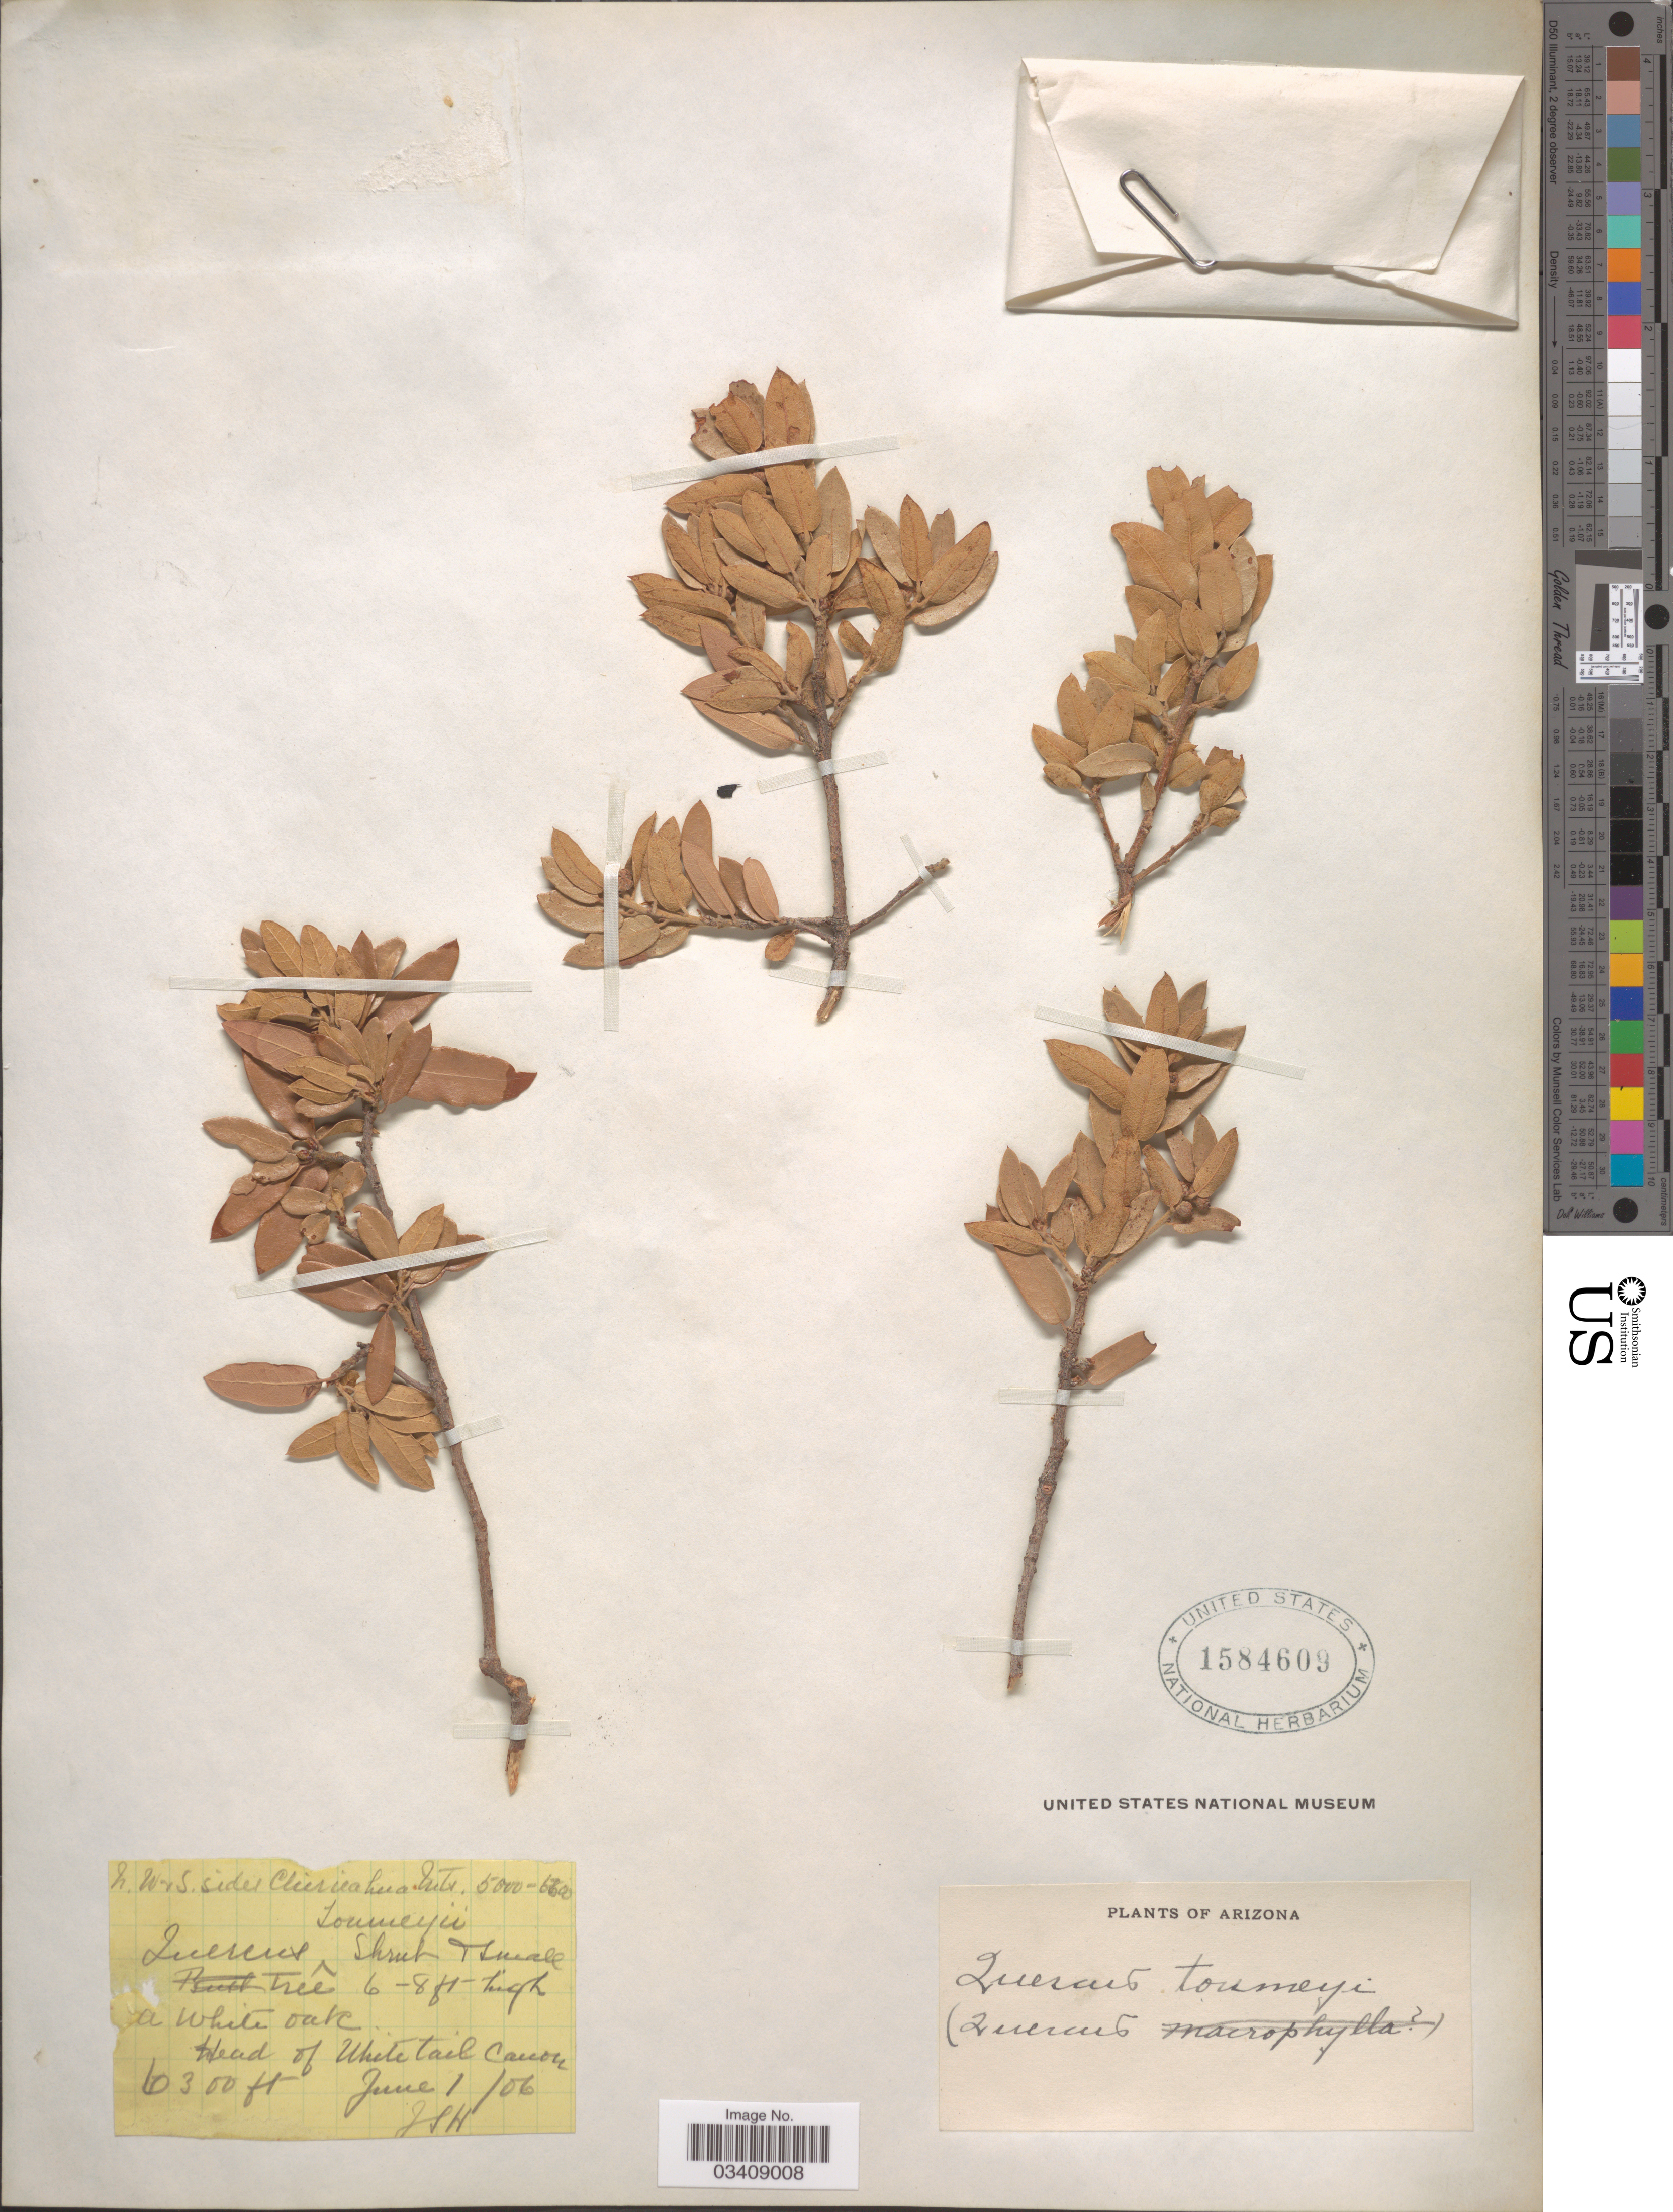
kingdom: Plantae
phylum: Tracheophyta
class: Magnoliopsida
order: Fagales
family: Fagaceae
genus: Quercus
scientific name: Quercus toumeyi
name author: Sarg.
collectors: J. S. N.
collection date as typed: Transcribed d/m/y: 1/6/6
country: United States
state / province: Arizona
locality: N.W. S. sides Chiricahua Mts. Head of White tail canon.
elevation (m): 1920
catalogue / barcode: US 1584609